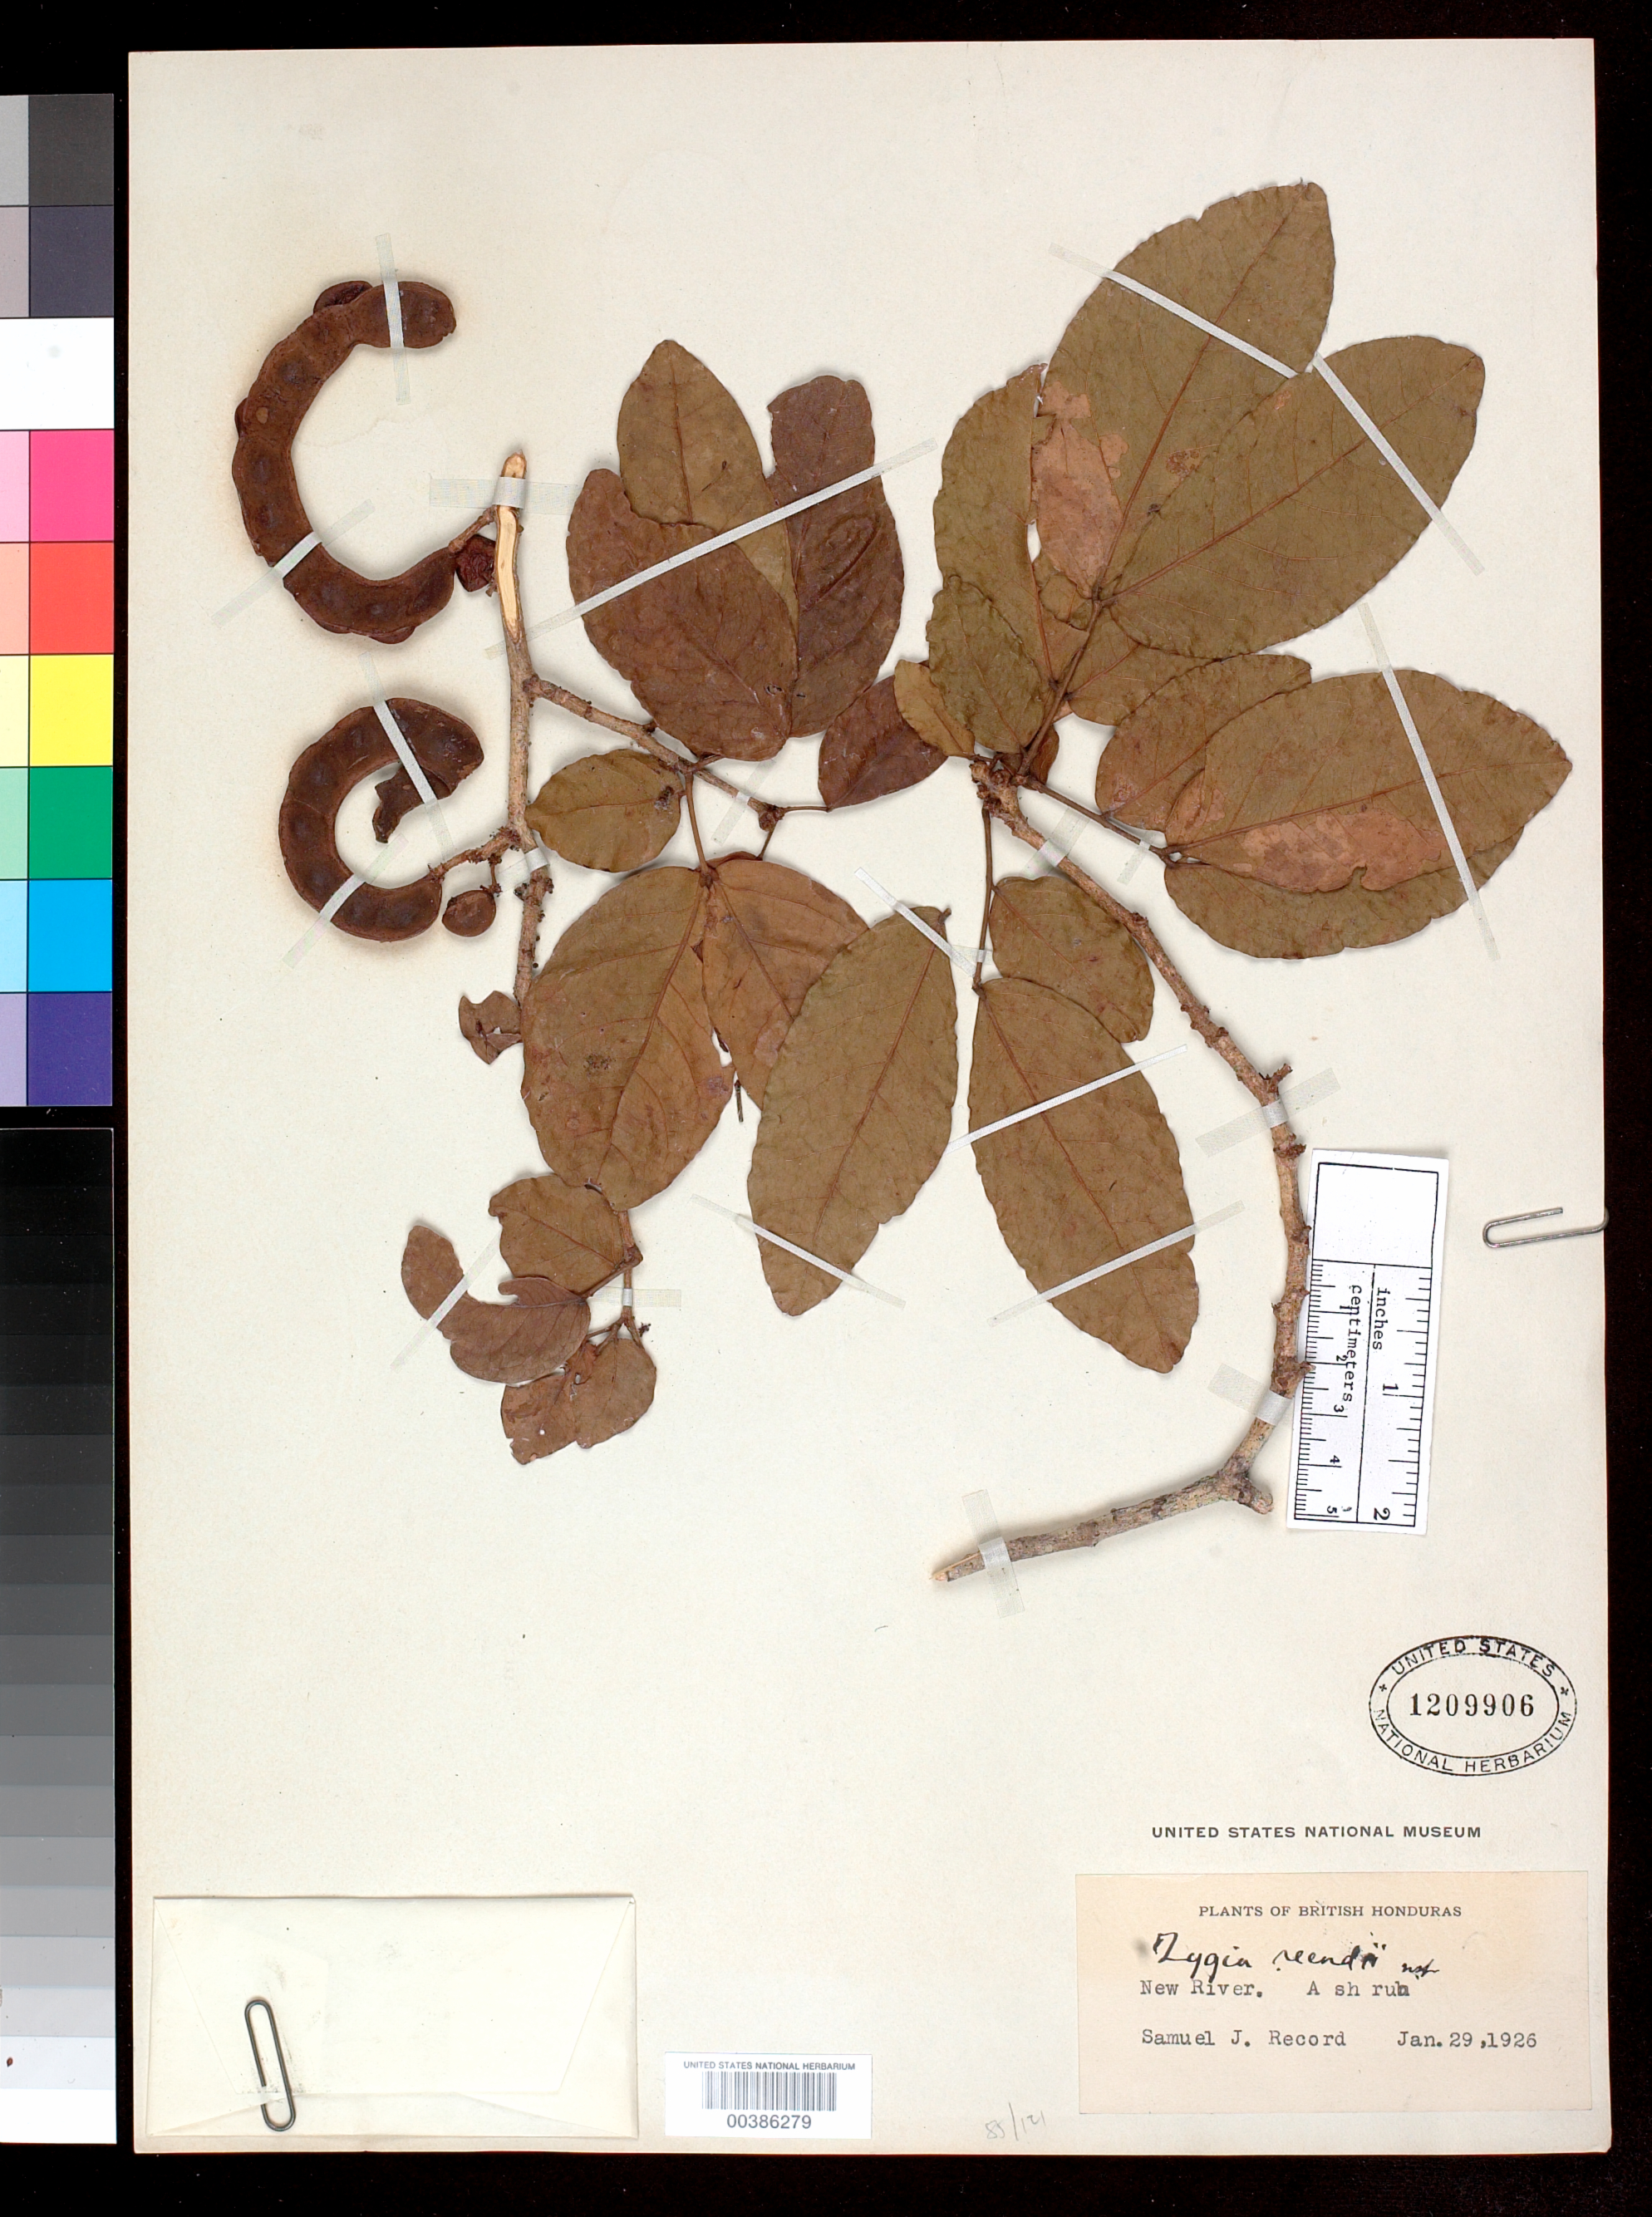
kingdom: Plantae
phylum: Tracheophyta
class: Magnoliopsida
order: Fabales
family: Fabaceae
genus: Zygia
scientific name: Zygia recordii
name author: Britton & Rose ex Standl.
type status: Holotype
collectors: S. J. Record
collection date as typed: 29 Jan 1926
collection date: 1926-01-29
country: Belize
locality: New River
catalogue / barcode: US 1209906